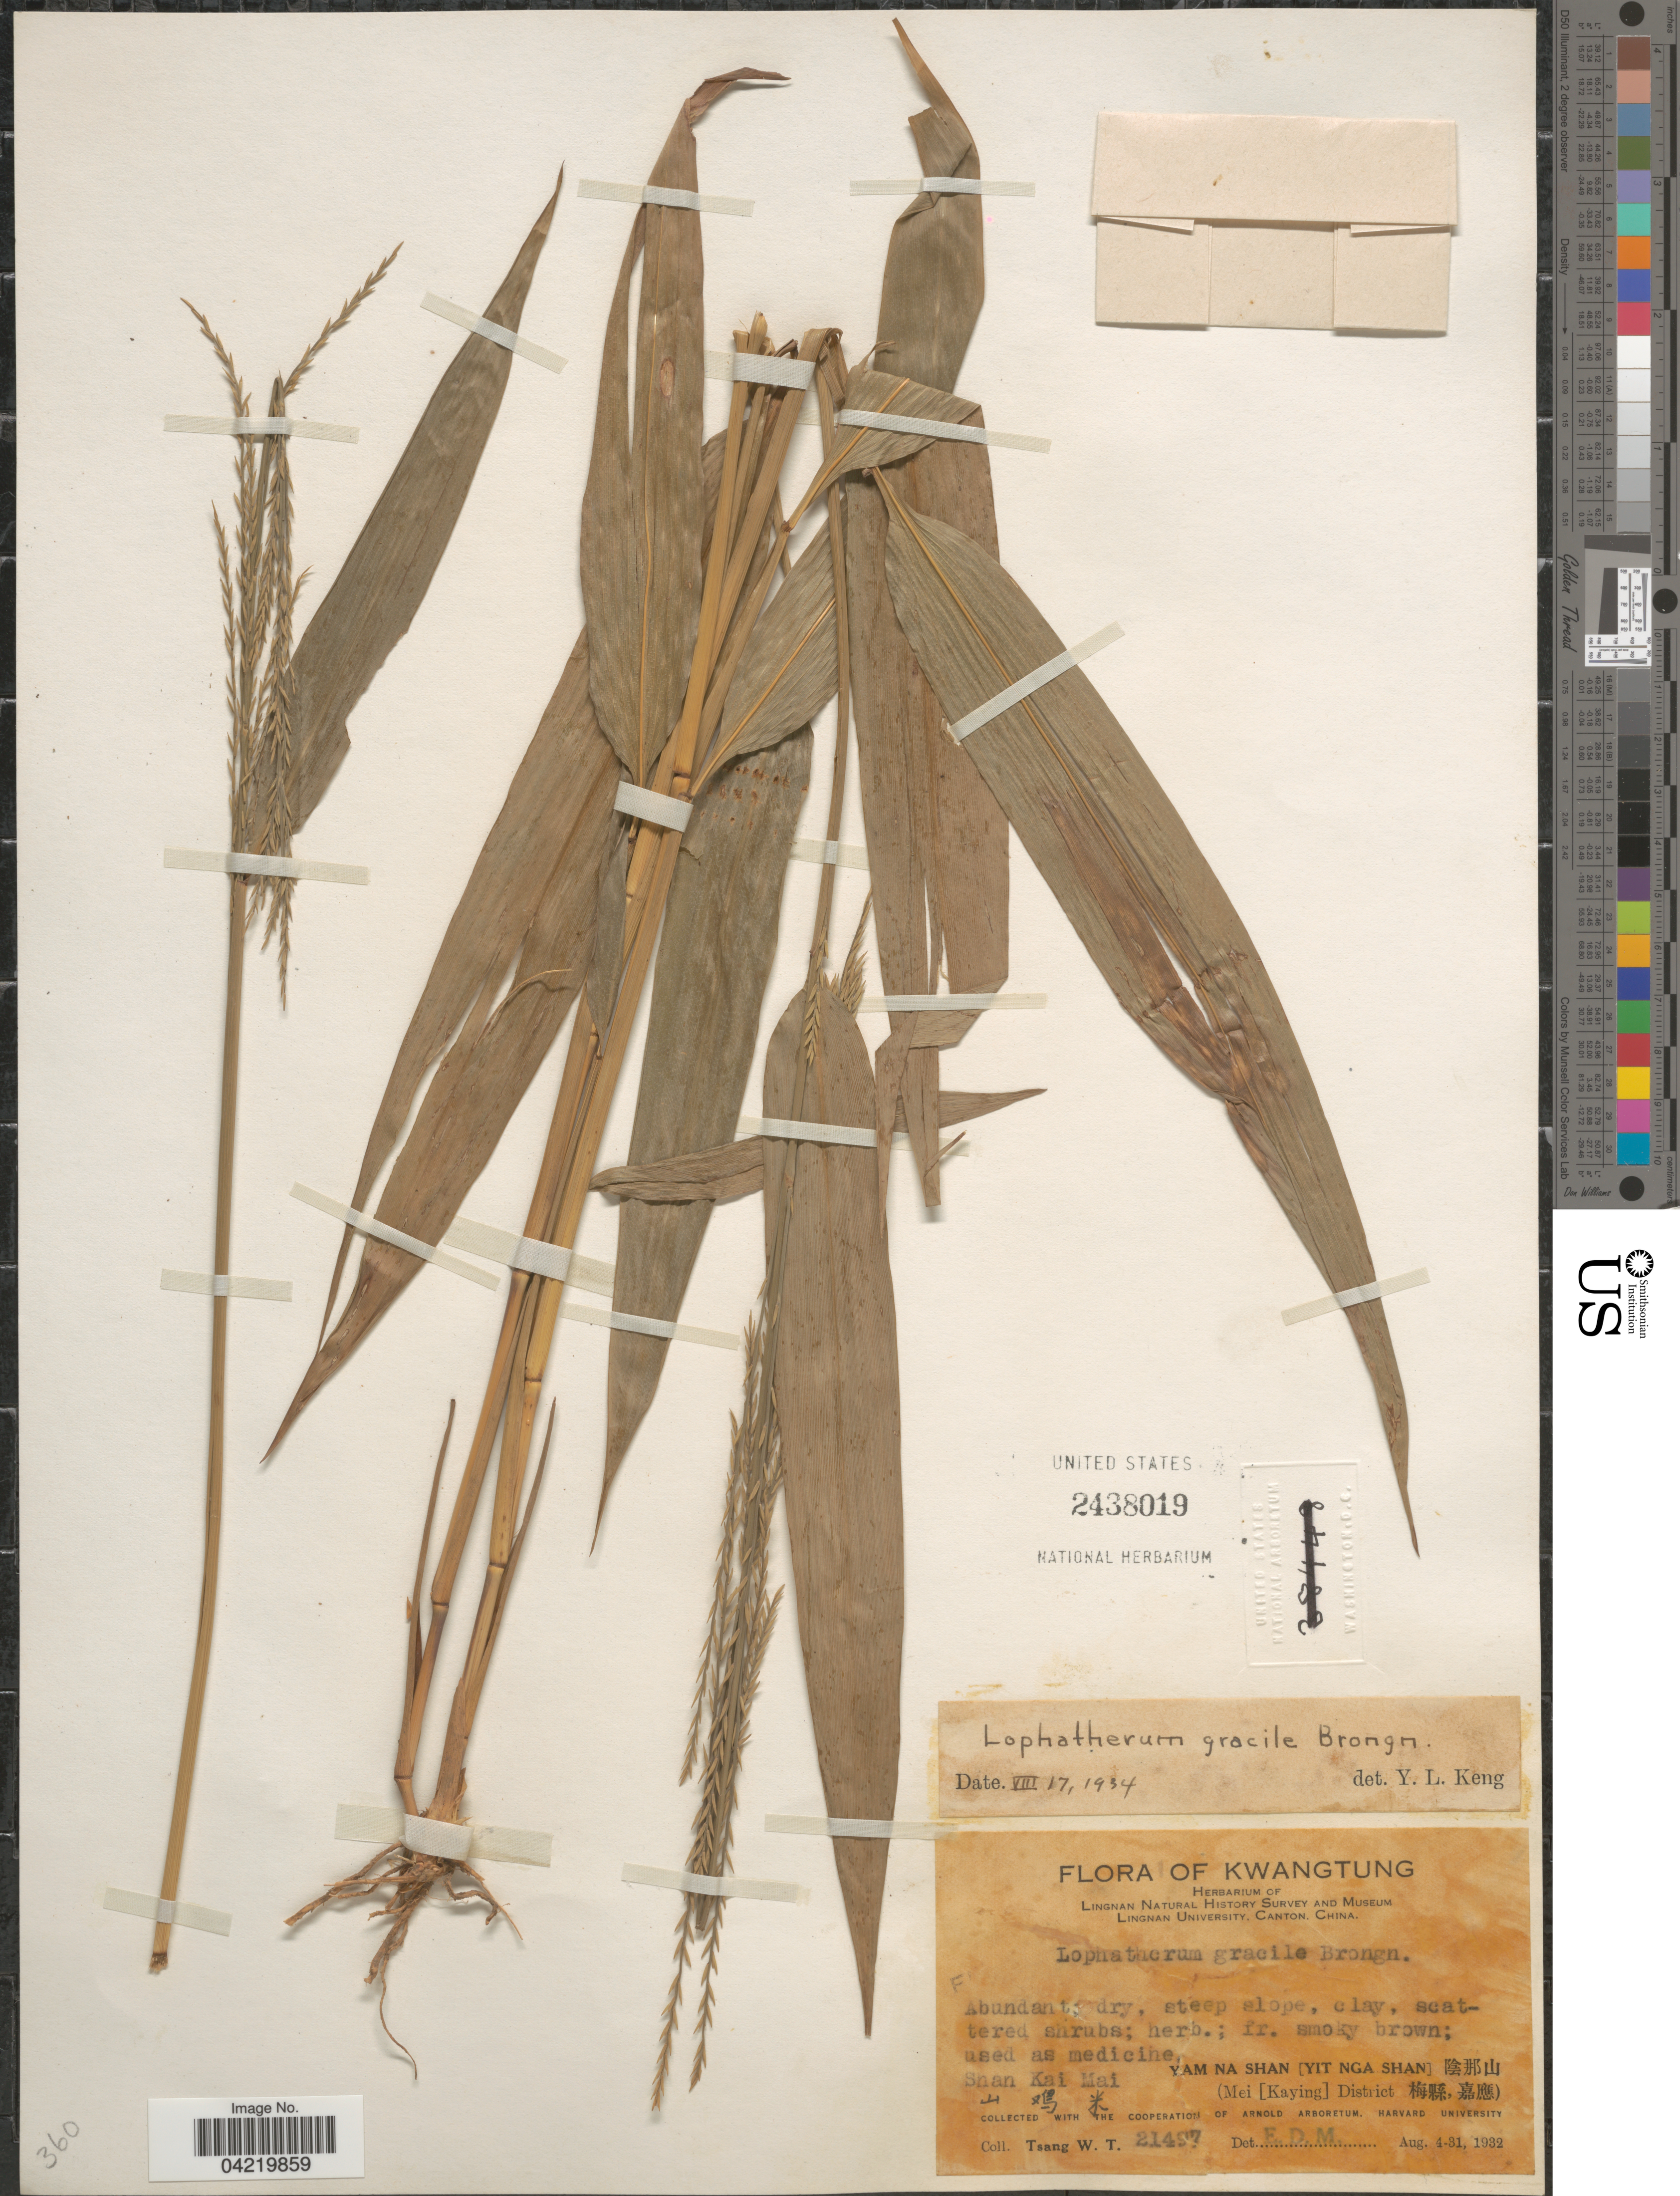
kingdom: Plantae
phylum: Tracheophyta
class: Liliopsida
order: Poales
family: Poaceae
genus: Lophatherum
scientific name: Lophatherum gracile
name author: Brongn.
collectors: W. T. Tsang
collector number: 21497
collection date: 1932-08-04/1932-08-31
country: China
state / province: Guangdong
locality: Kwangtung. Lingnan Natural History Survey and Museum. Shan Kai Mai. Yam Na Shan [Yit Nga Shan] X. (Mei [Kaying] District X).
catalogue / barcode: US 2438019